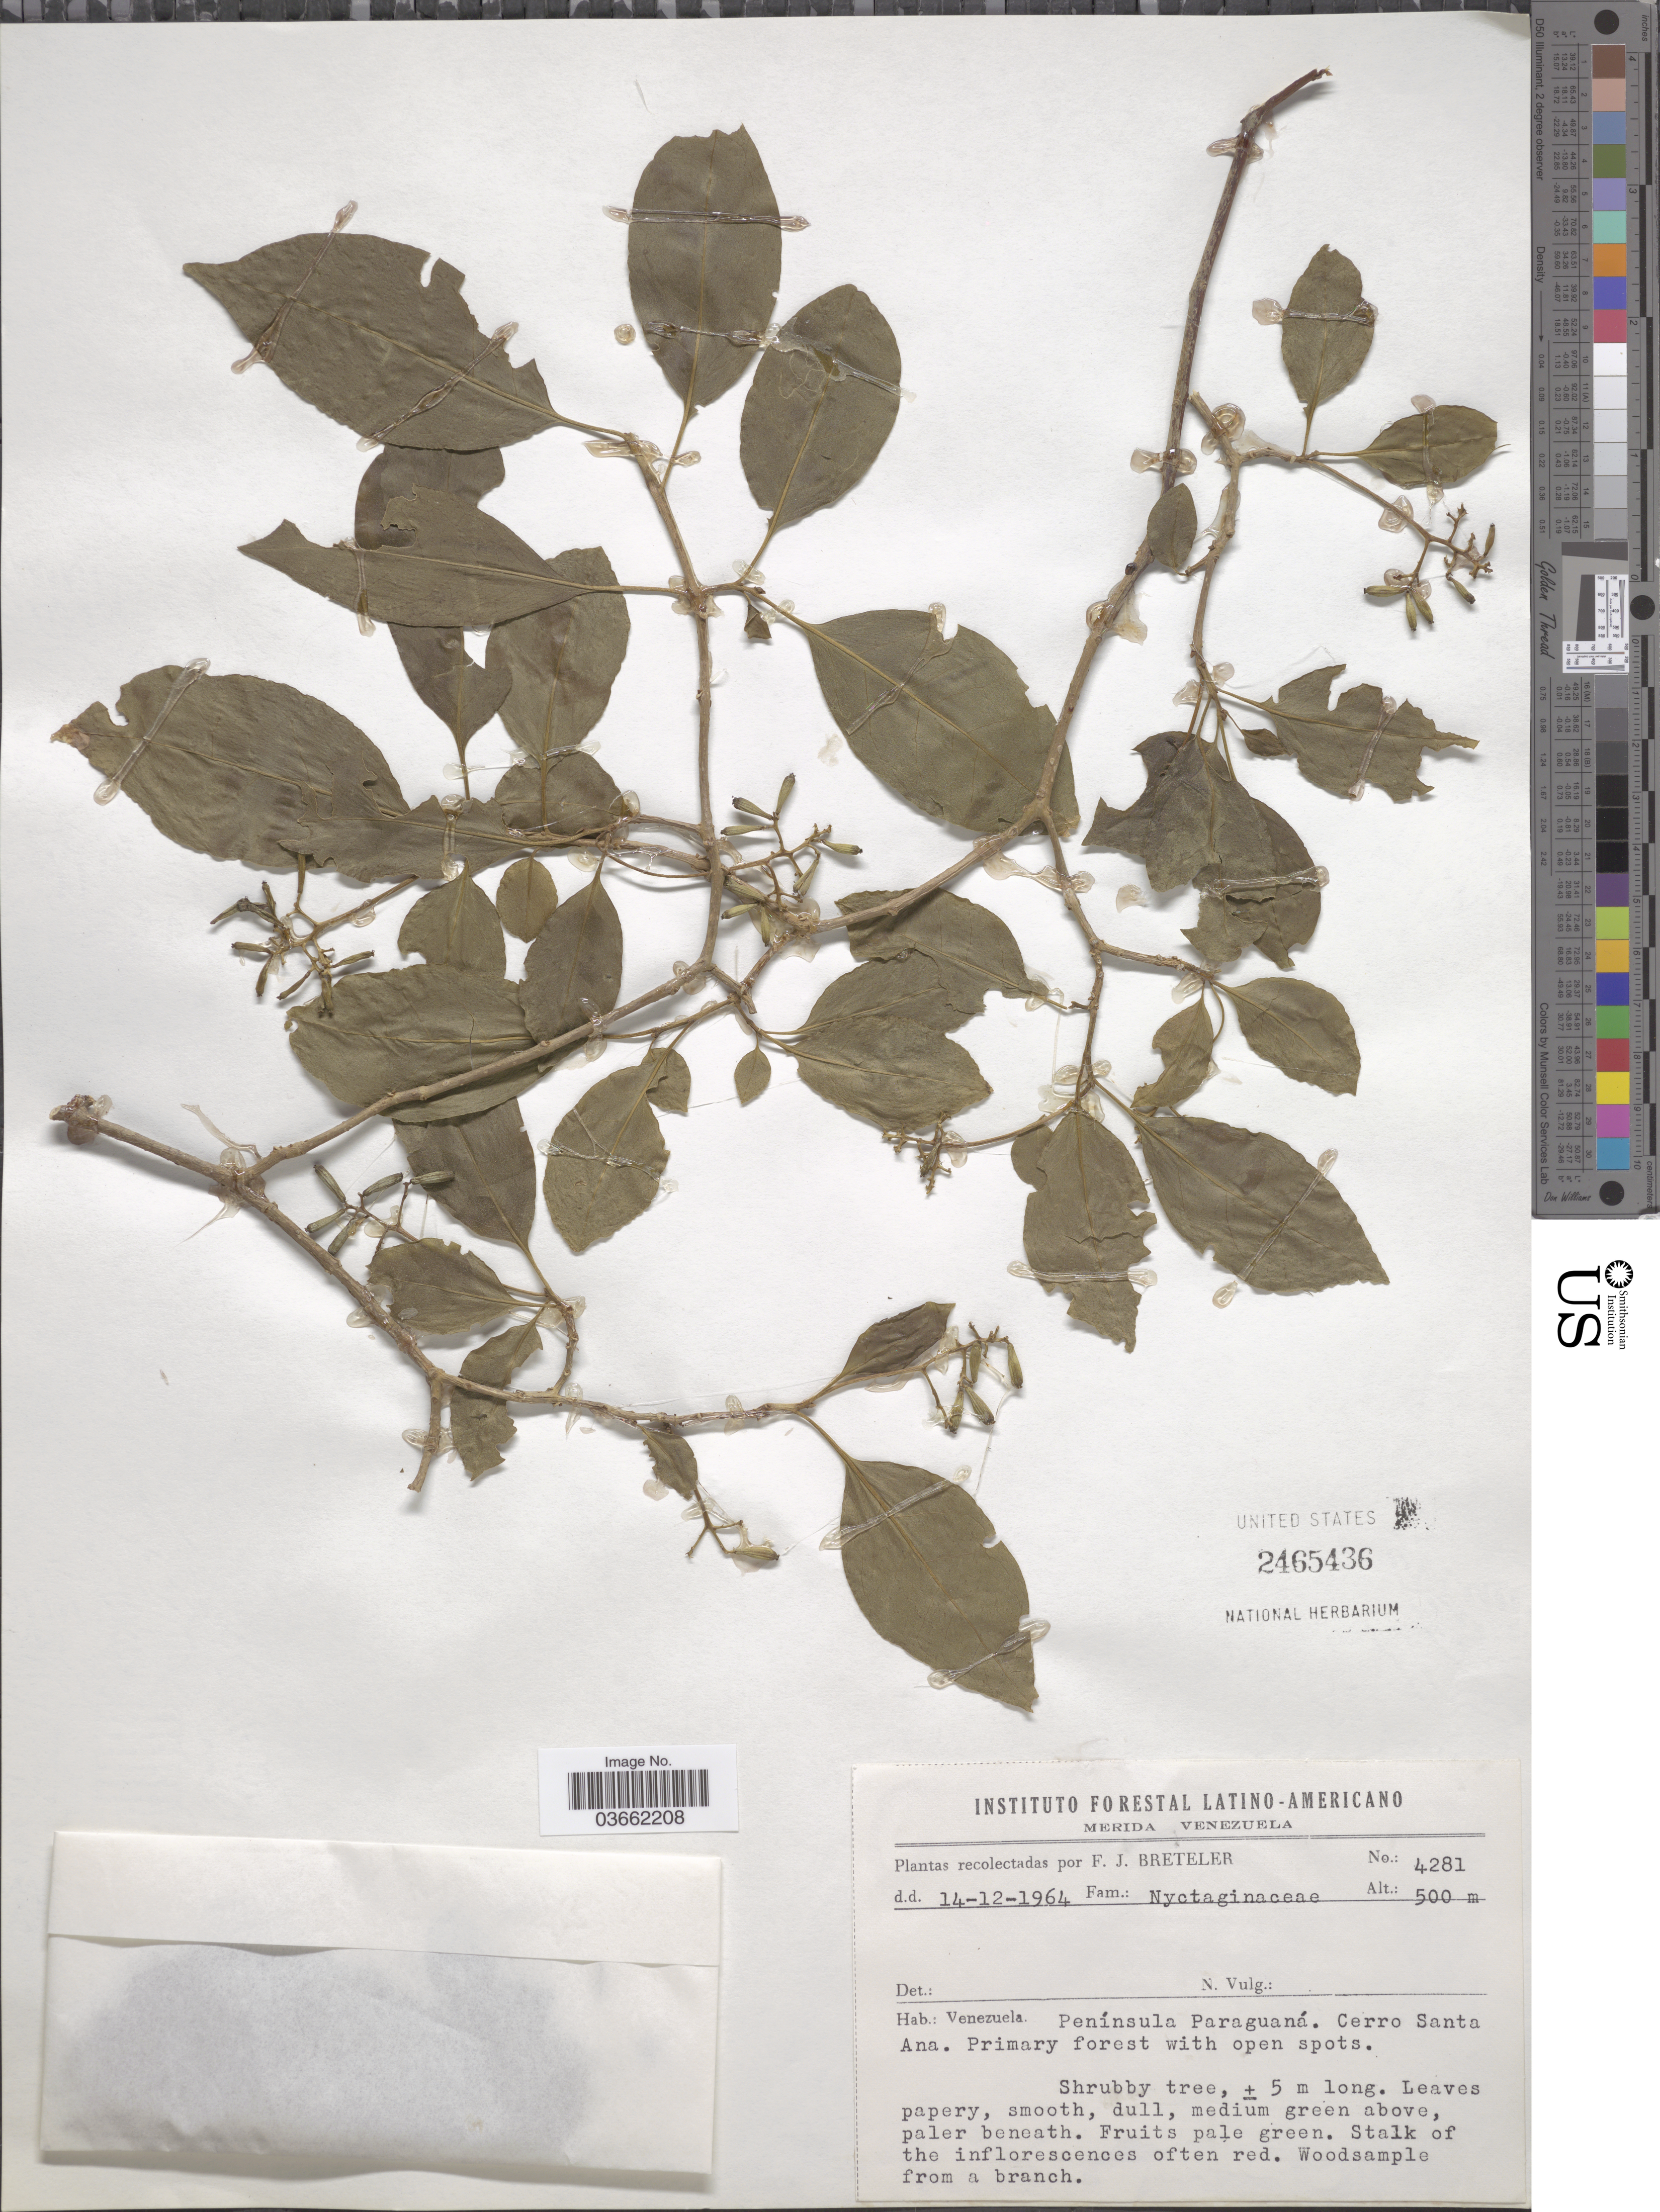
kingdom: Plantae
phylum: Tracheophyta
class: Magnoliopsida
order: Caryophyllales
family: Nyctaginaceae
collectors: F. J. Breteler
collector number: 4281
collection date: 1964-12-14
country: Venezuela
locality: Península Paraguaná. Cerro Santa Ana.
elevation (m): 500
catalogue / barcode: US 2465436